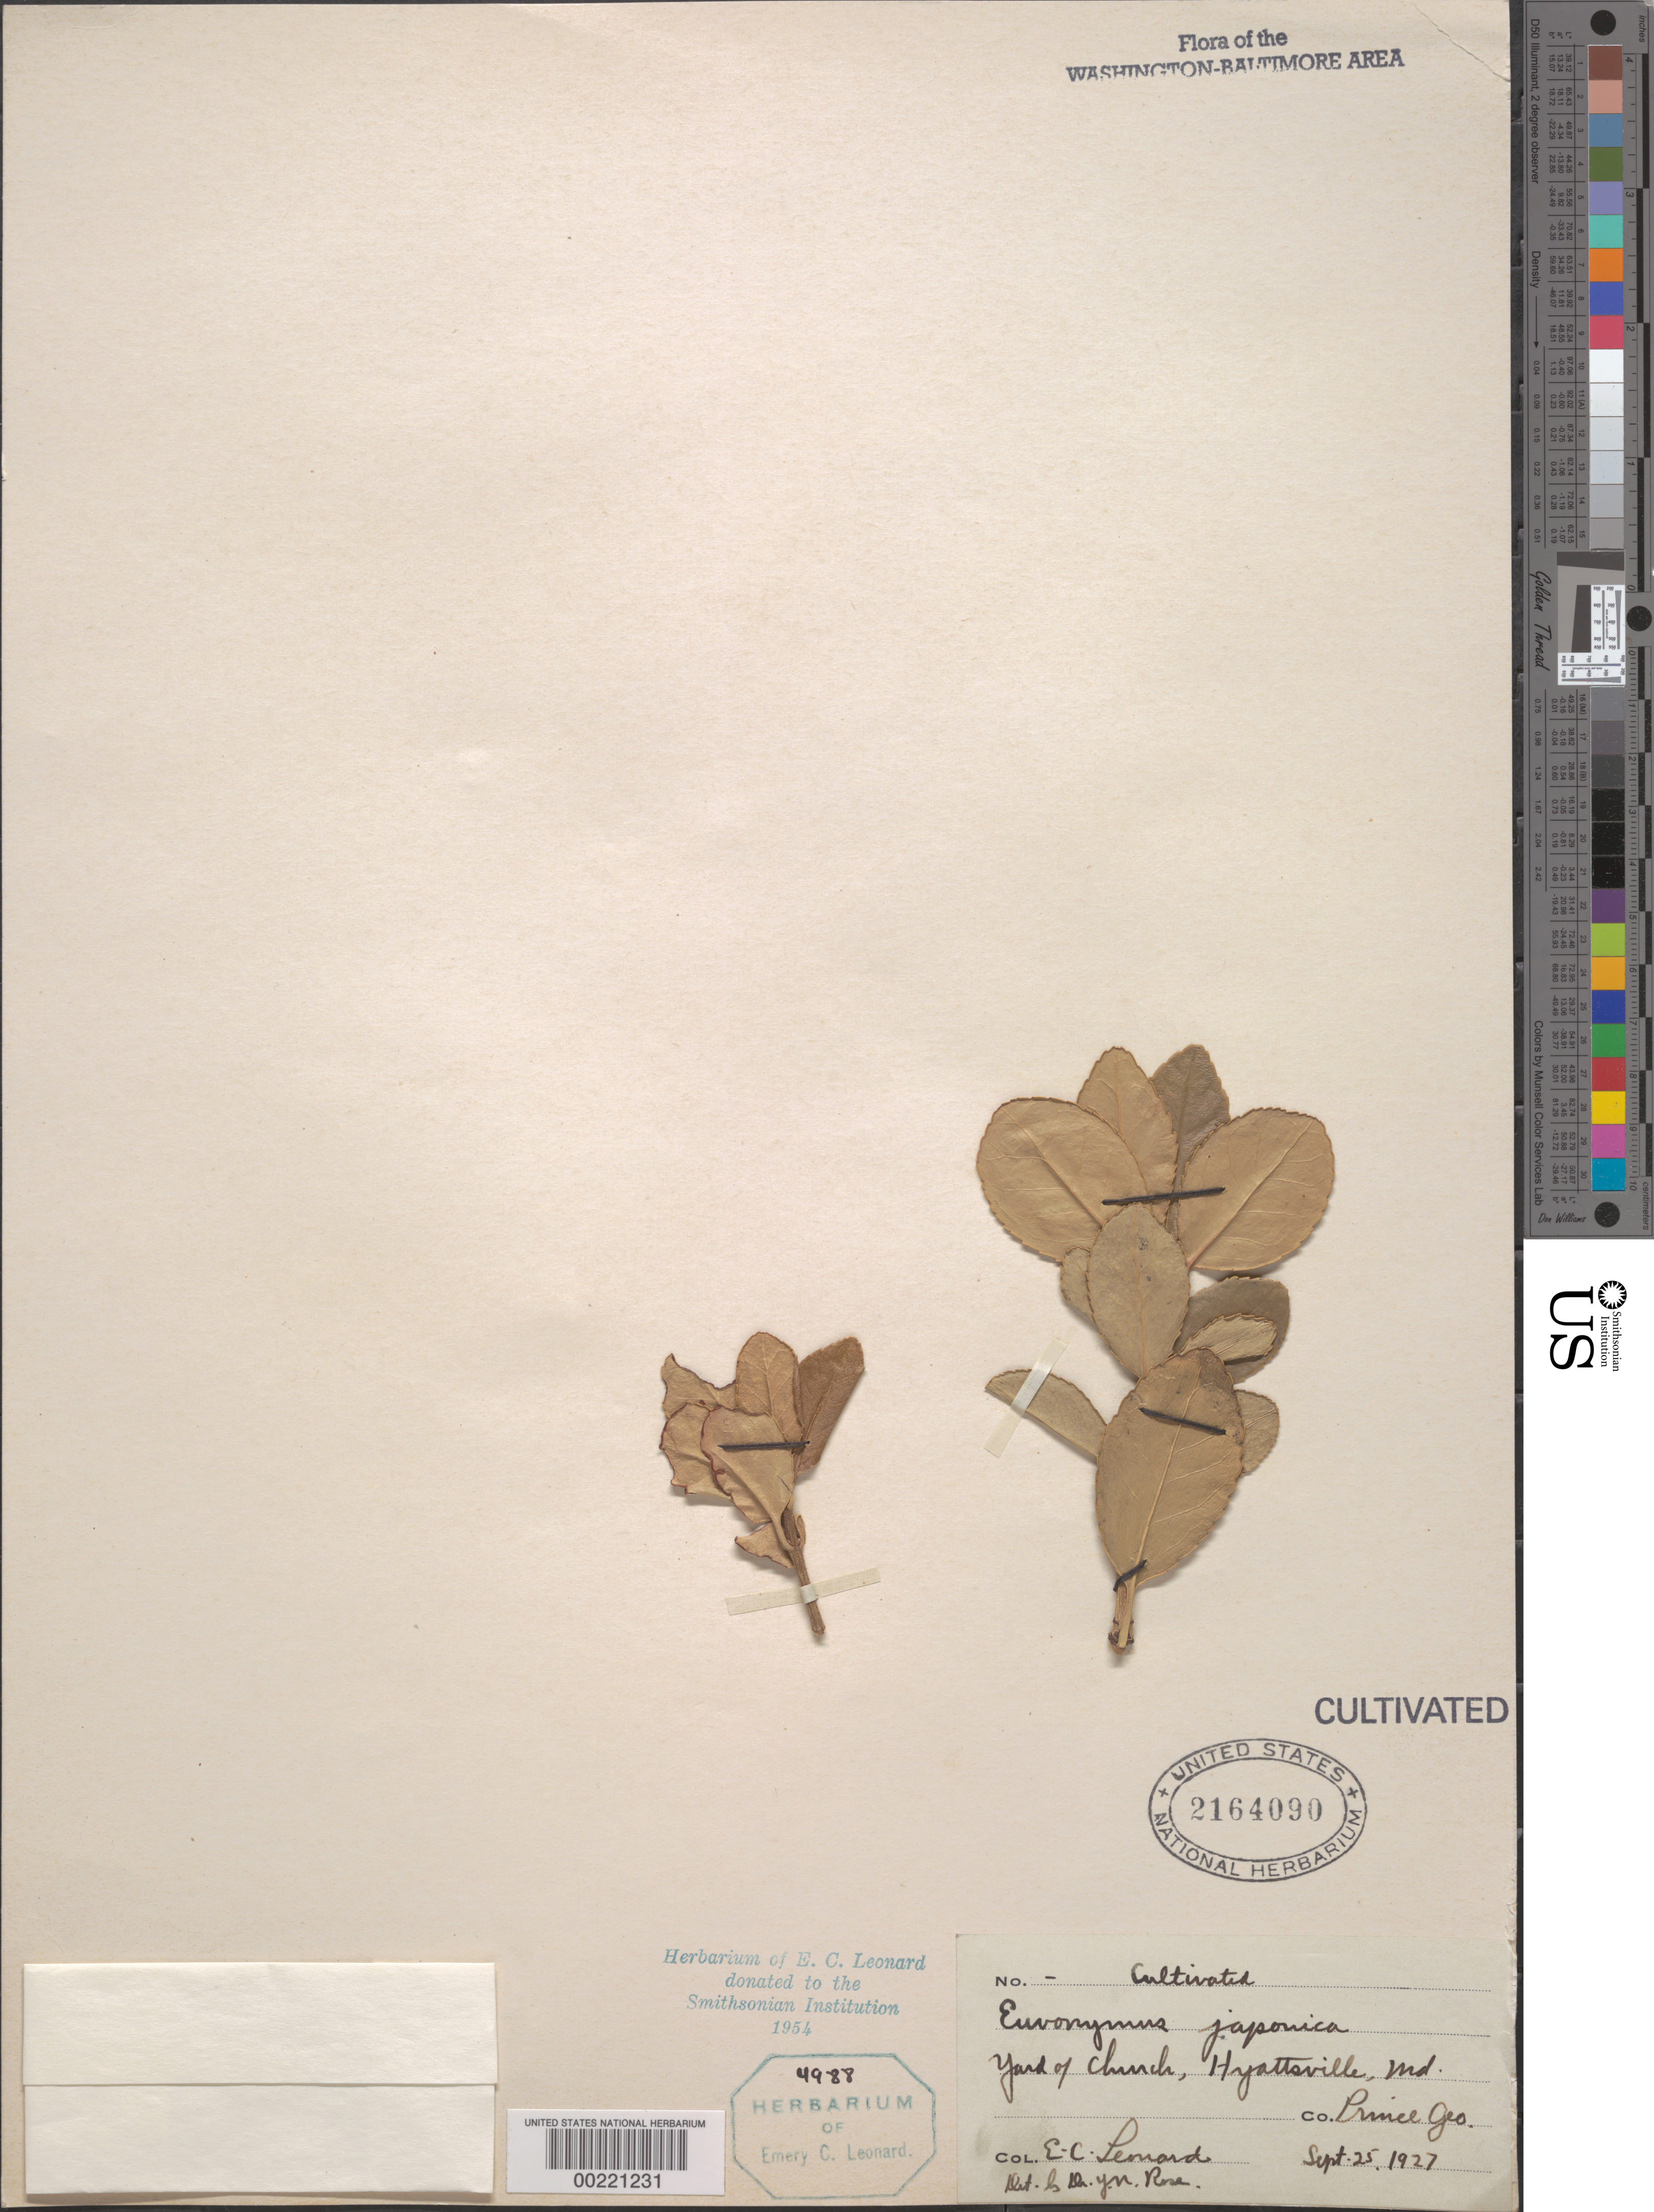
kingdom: Plantae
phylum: Tracheophyta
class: Magnoliopsida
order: Celastrales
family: Celastraceae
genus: Euonymus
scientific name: Euonymus japonicus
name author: Thunb.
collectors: E. C. Leonard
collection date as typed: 25 Sep 1927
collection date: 1927-09-25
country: United States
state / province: Maryland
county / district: Prince George's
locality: Hyattsville, Yard of Church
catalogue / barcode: US 2164090